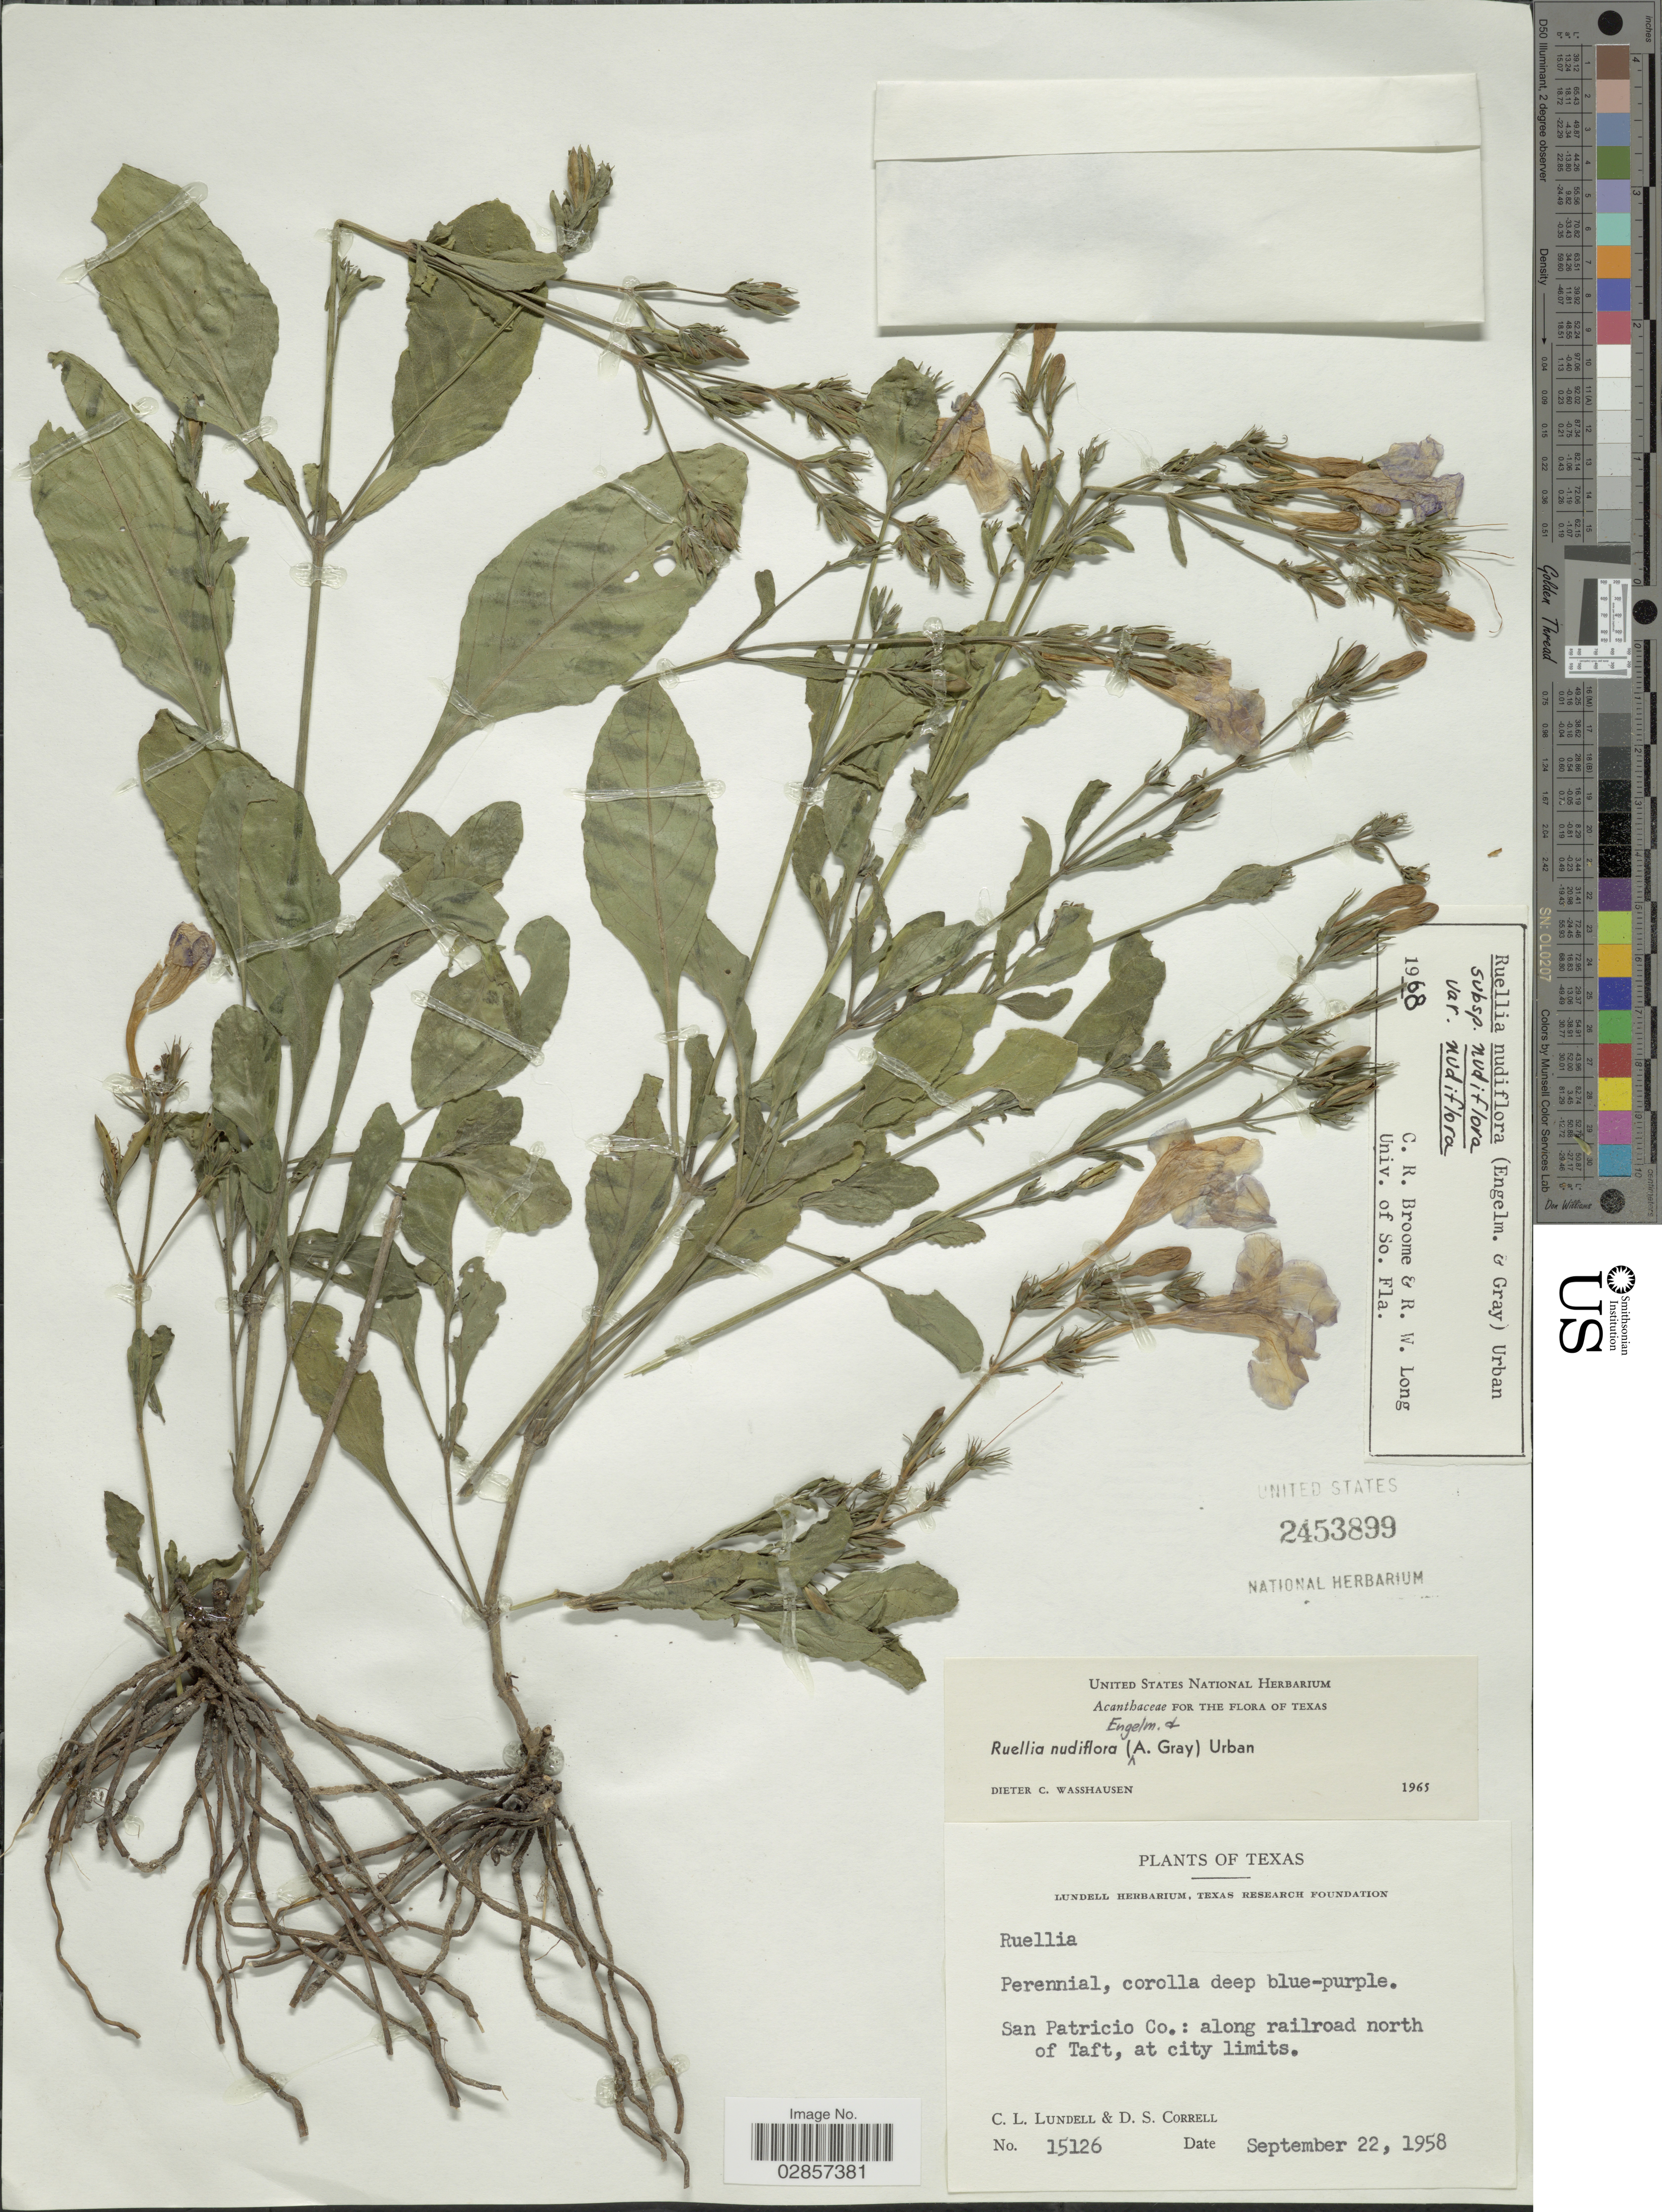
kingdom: Plantae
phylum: Tracheophyta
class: Magnoliopsida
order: Lamiales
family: Acanthaceae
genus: Ruellia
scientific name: Ruellia nudiflora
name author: (Engelm. & A. Gray) Urb.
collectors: C. L. Lundell & D. S. Correll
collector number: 15126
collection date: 1958-09-22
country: United States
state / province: Texas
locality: San Patricio Co.: along railroad north of Taft, at city limits.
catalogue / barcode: US 2453899